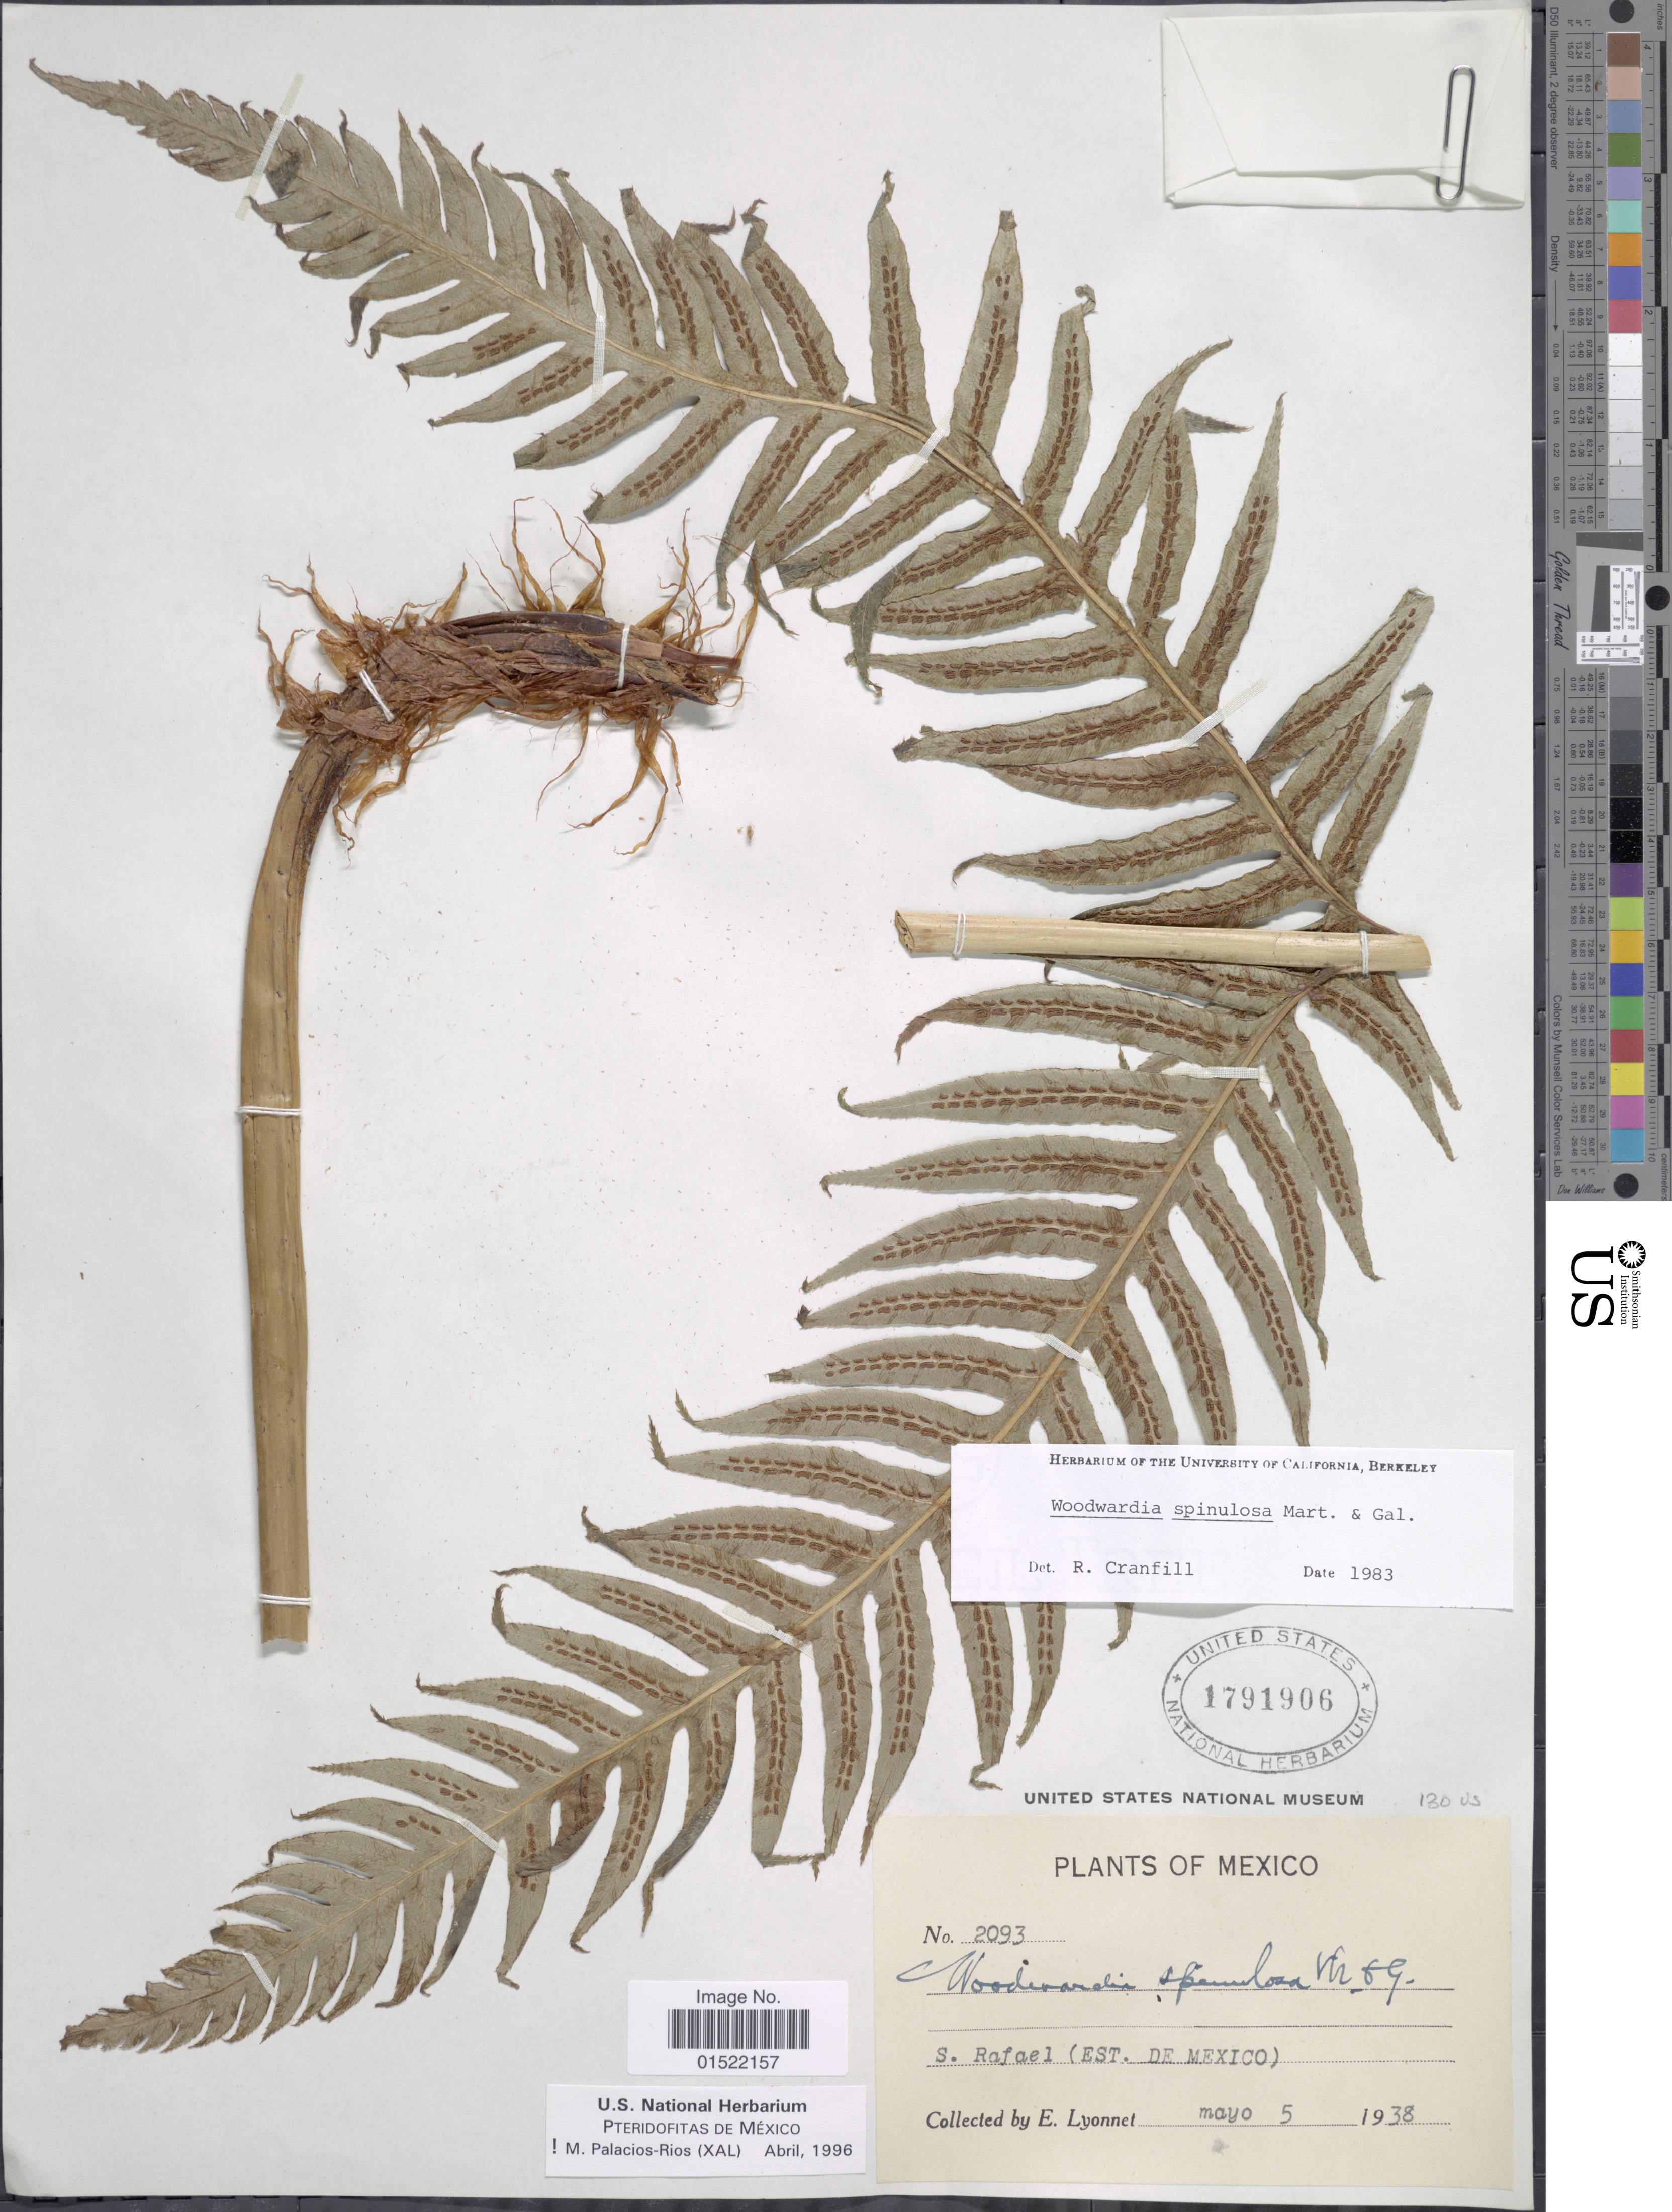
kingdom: Plantae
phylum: Tracheophyta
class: Polypodiopsida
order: Polypodiales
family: Blechnaceae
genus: Woodwardia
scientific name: Woodwardia spinulosa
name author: M. Martens & Galeotti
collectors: E. Lyonnet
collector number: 2093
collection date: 1938-05-05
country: Mexico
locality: S. Rafael (Est. de Mexico)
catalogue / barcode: US 1791906